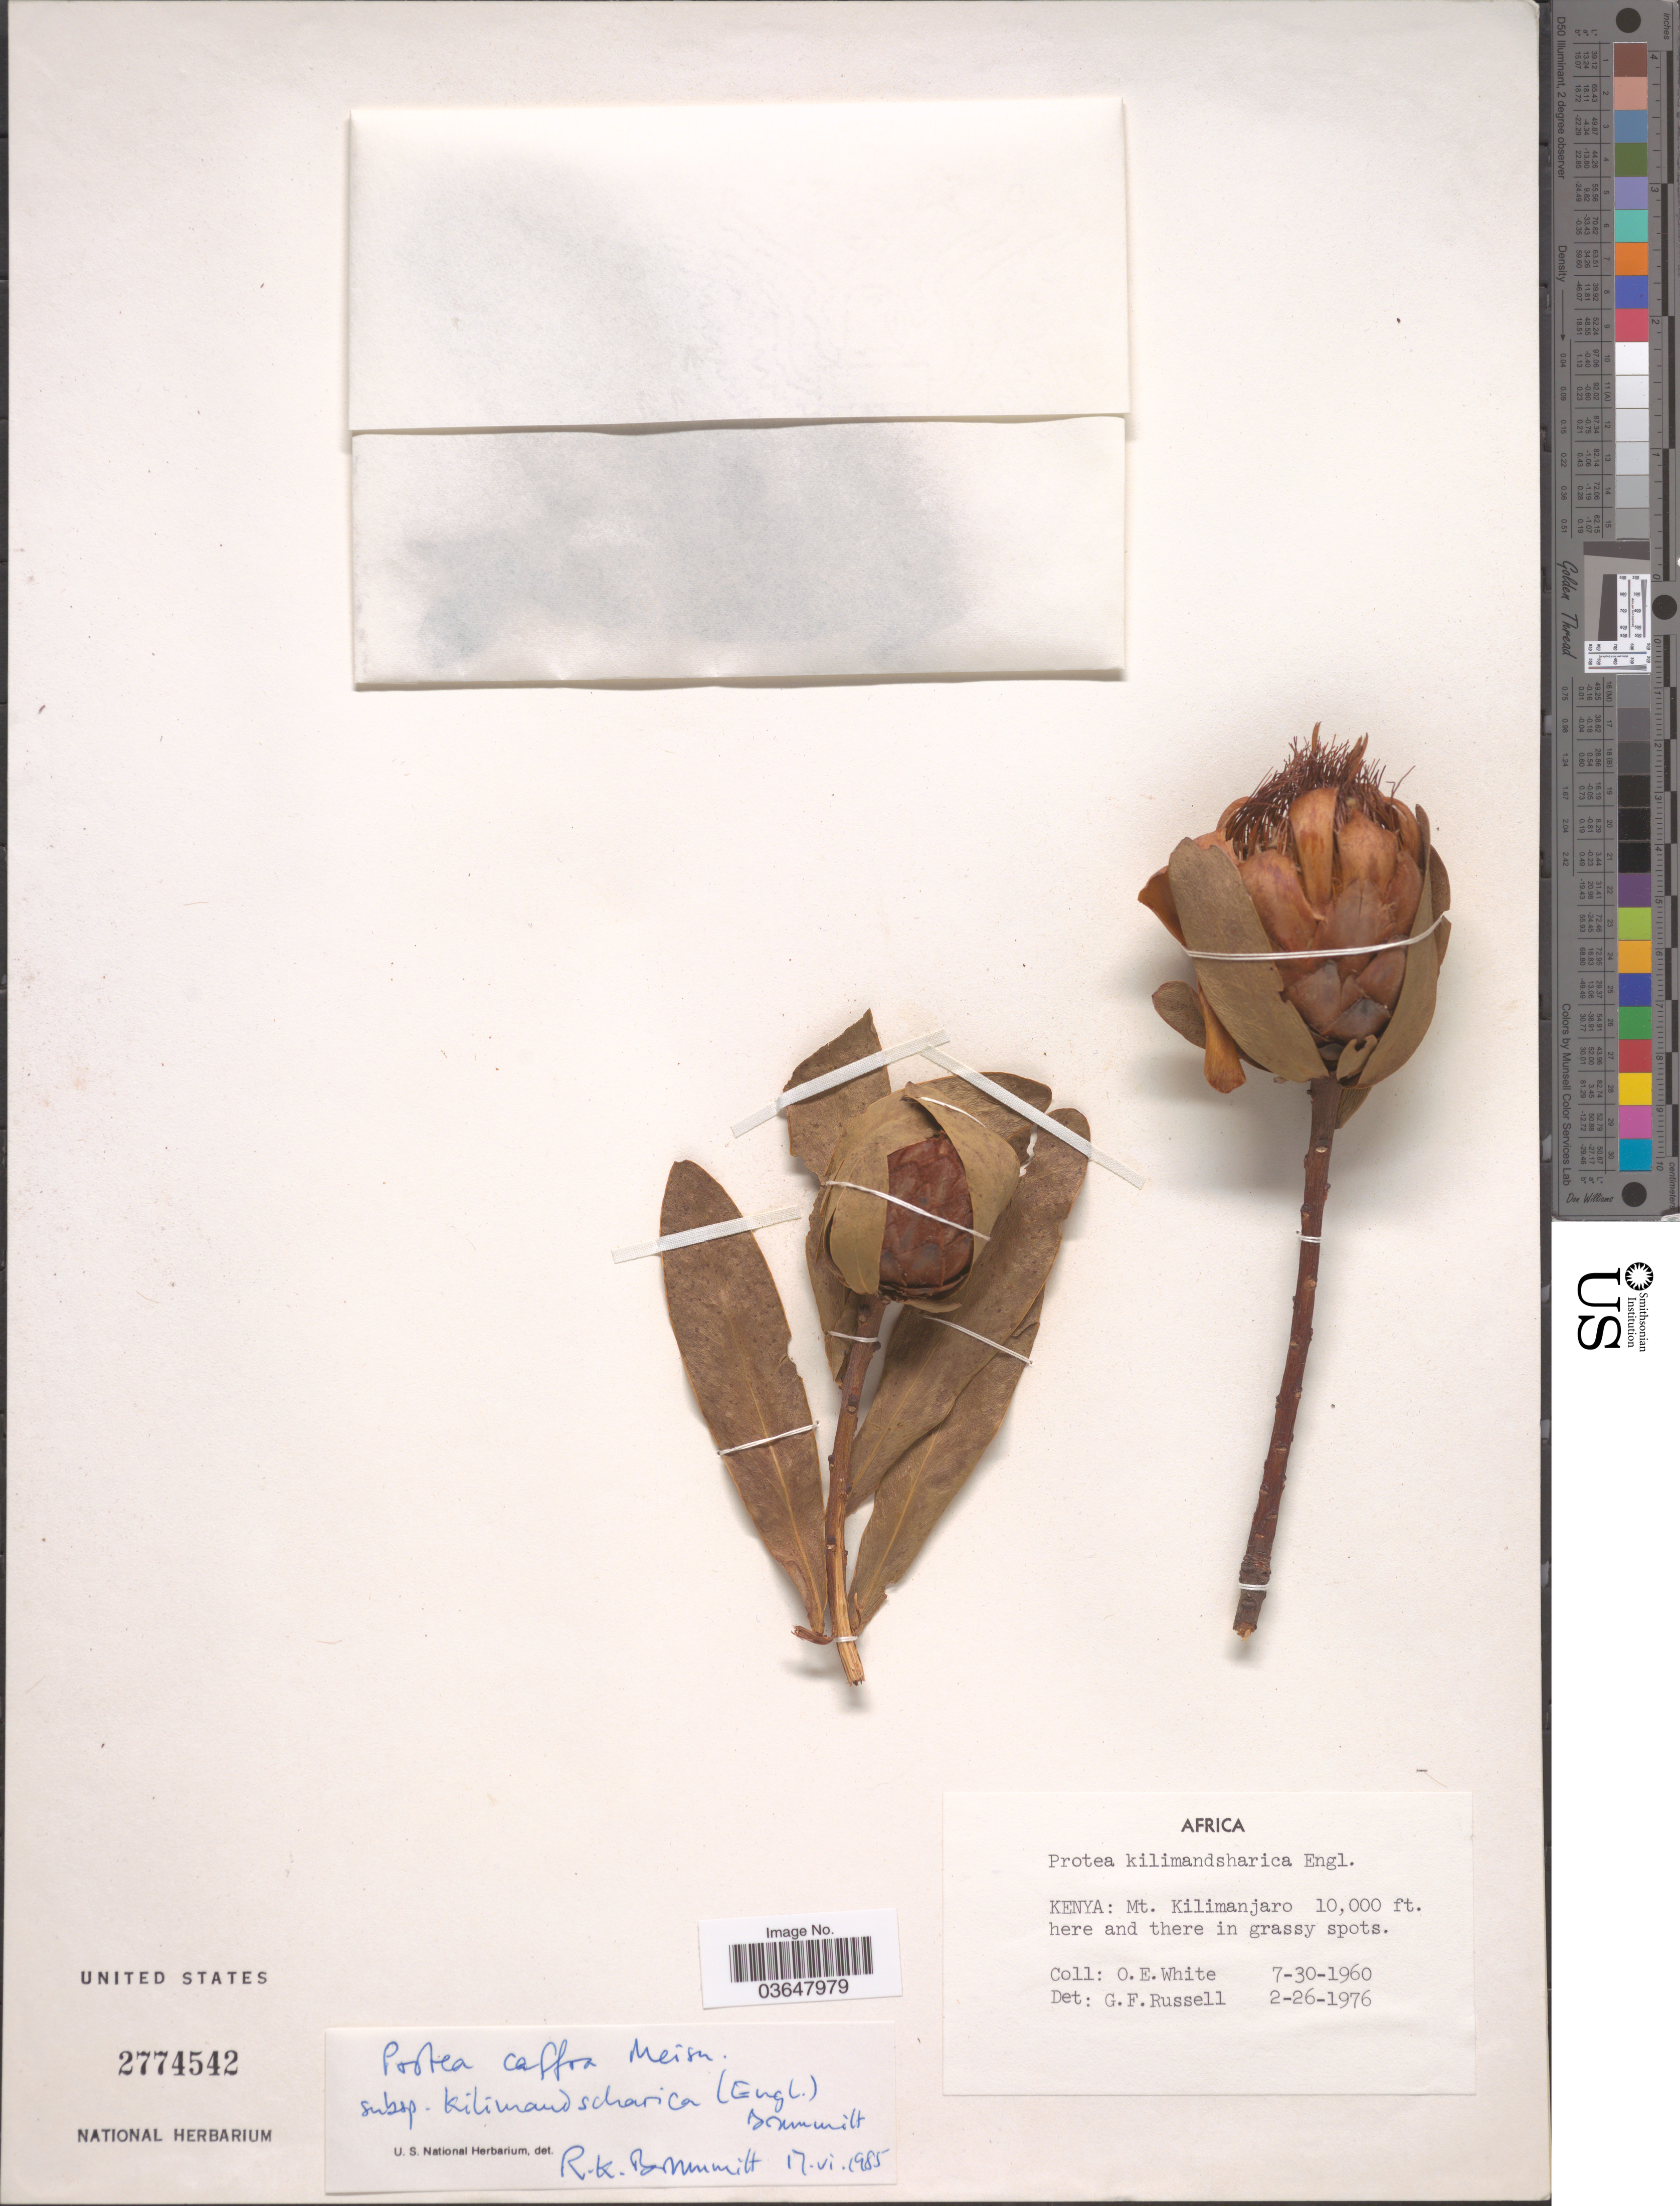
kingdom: Plantae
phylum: Tracheophyta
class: Magnoliopsida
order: Proteales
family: Proteaceae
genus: Protea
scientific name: Protea caffra subsp. kilamandscharica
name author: (Engl.) Chisumpa & Brummitt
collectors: O. E. White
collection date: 1960-07-30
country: Kenya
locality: Mt. Kilimanjaro.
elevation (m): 3048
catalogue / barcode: US 2774542